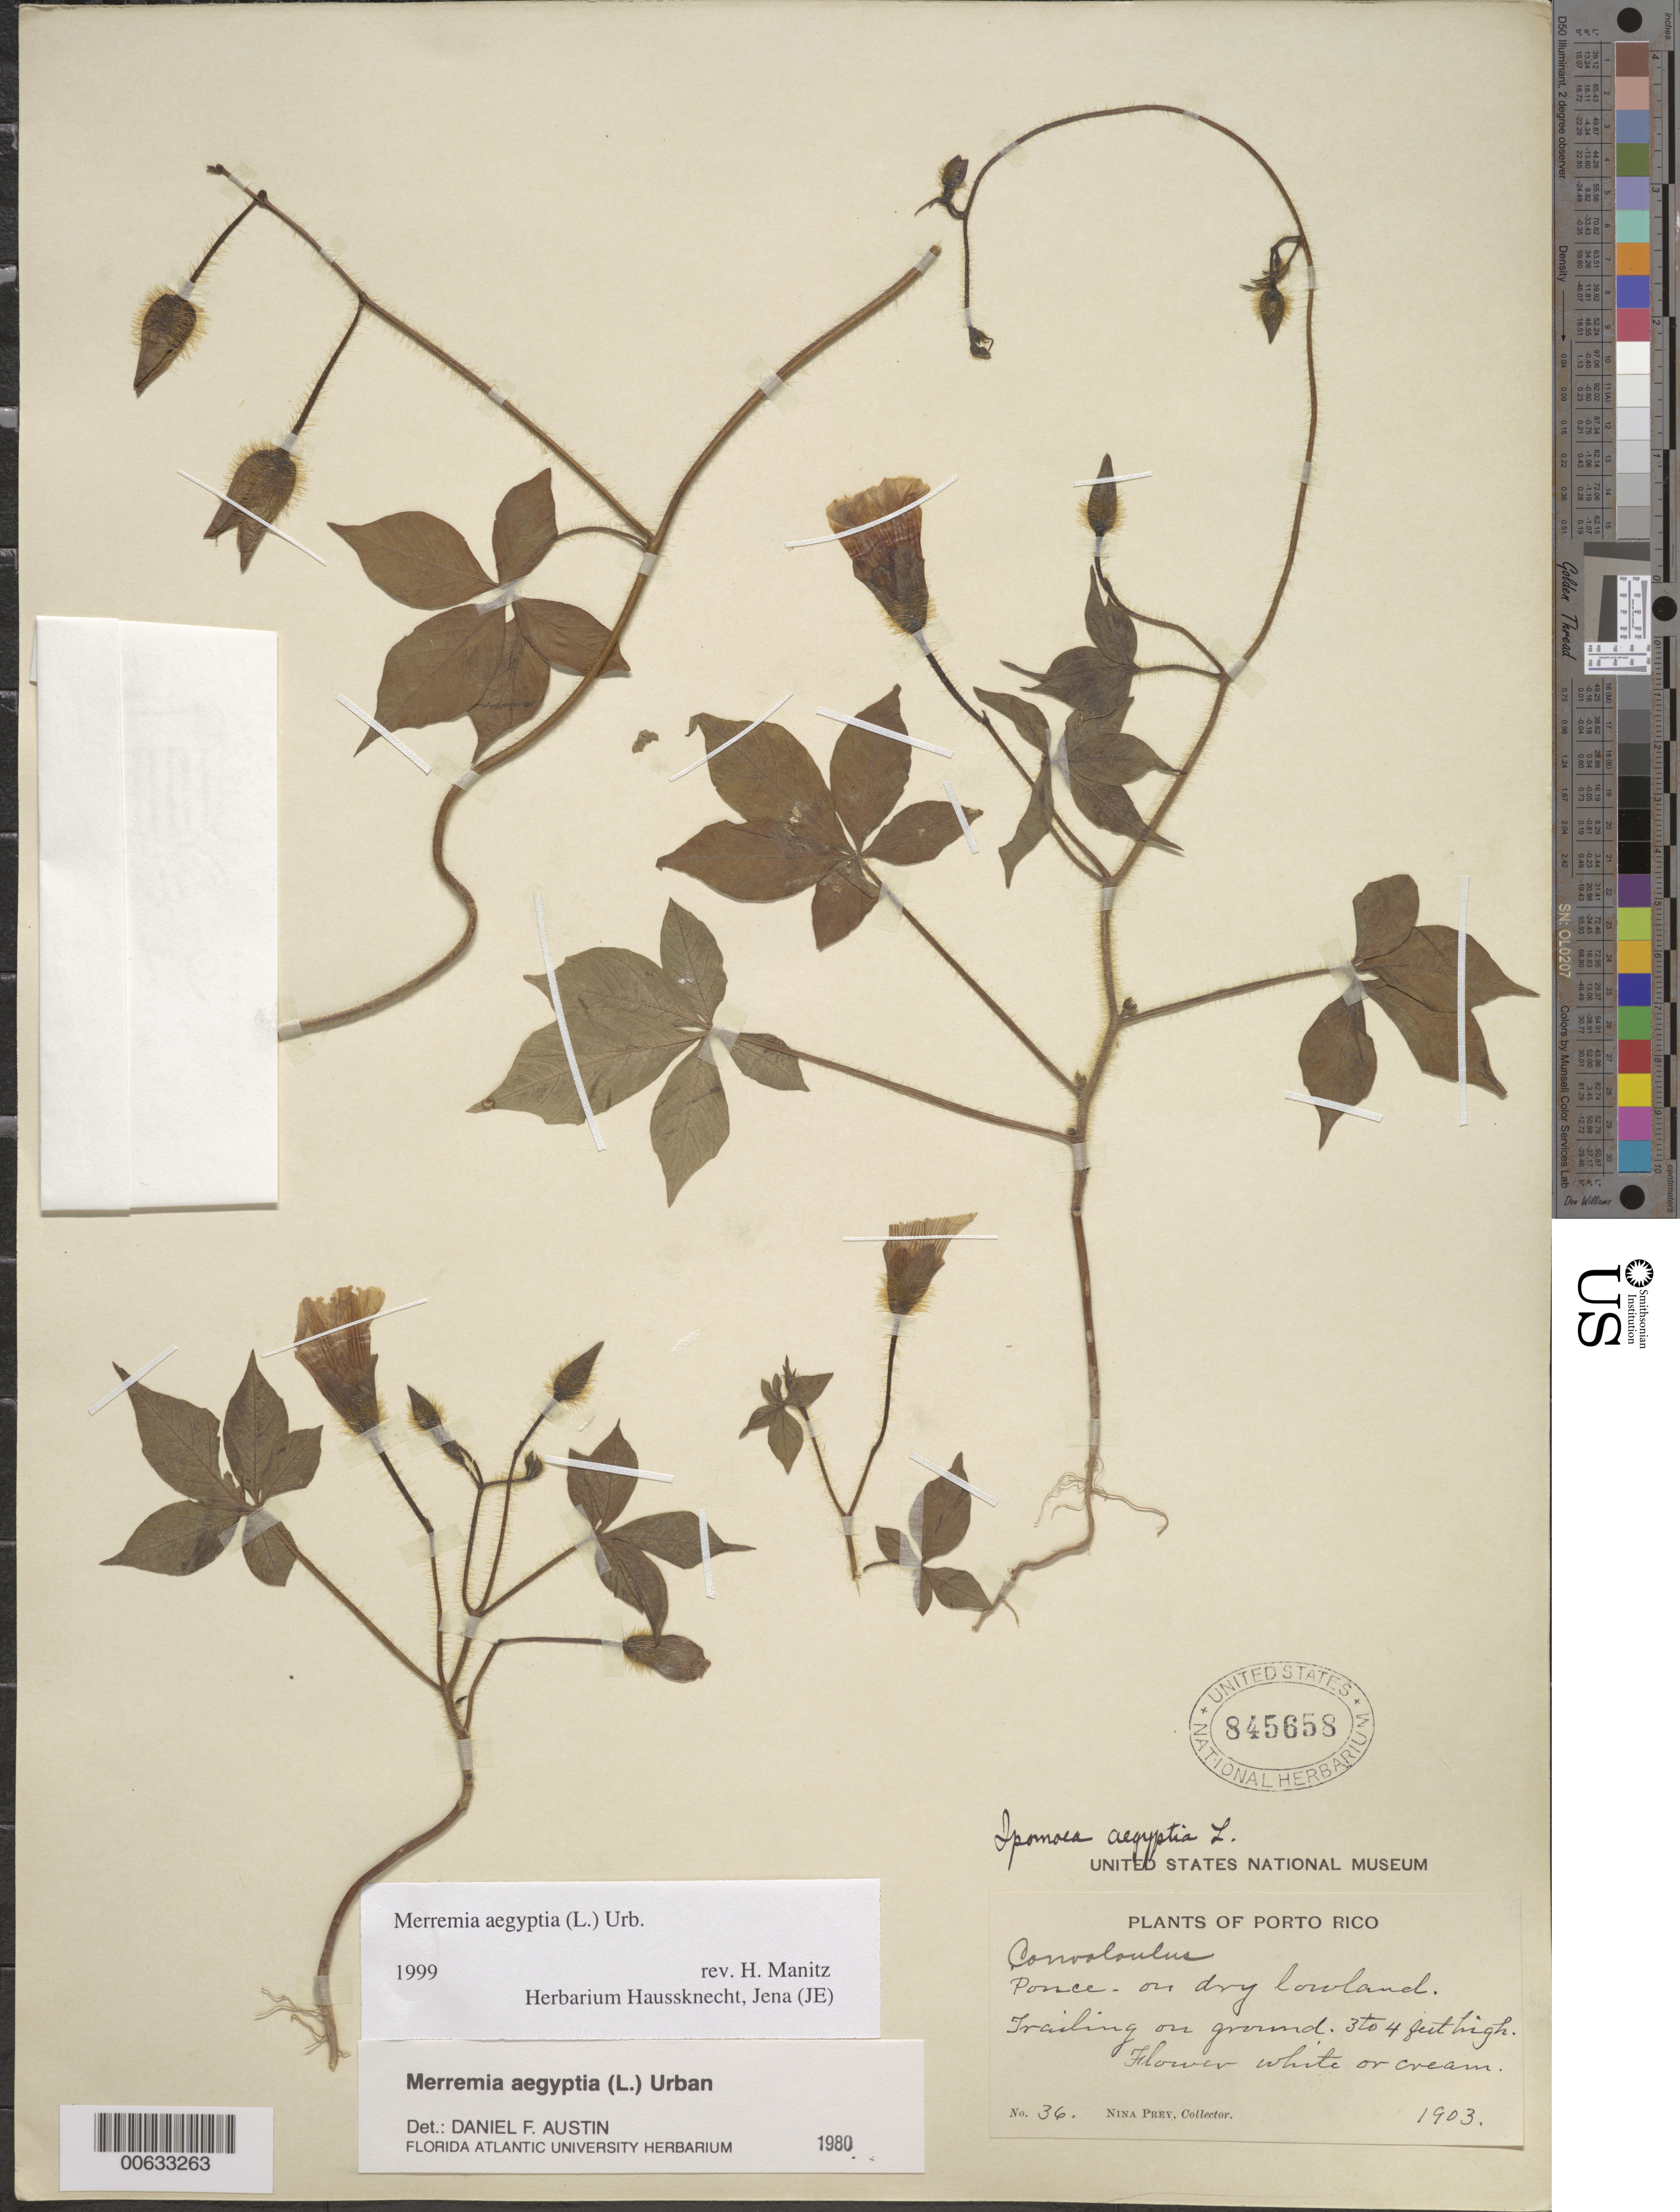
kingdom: Plantae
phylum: Tracheophyta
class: Magnoliopsida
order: Solanales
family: Convolvulaceae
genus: Distimake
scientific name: Distimake aegyptius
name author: (L.) A. R. Simões & Staples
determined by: Strong, Mark T., (BOT), Smithsonian Institution - National Museum of Natural History (UNITED STATES)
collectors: N. Prey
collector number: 36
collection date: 1903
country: Puerto Rico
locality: Porto Rico.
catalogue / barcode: US 845658